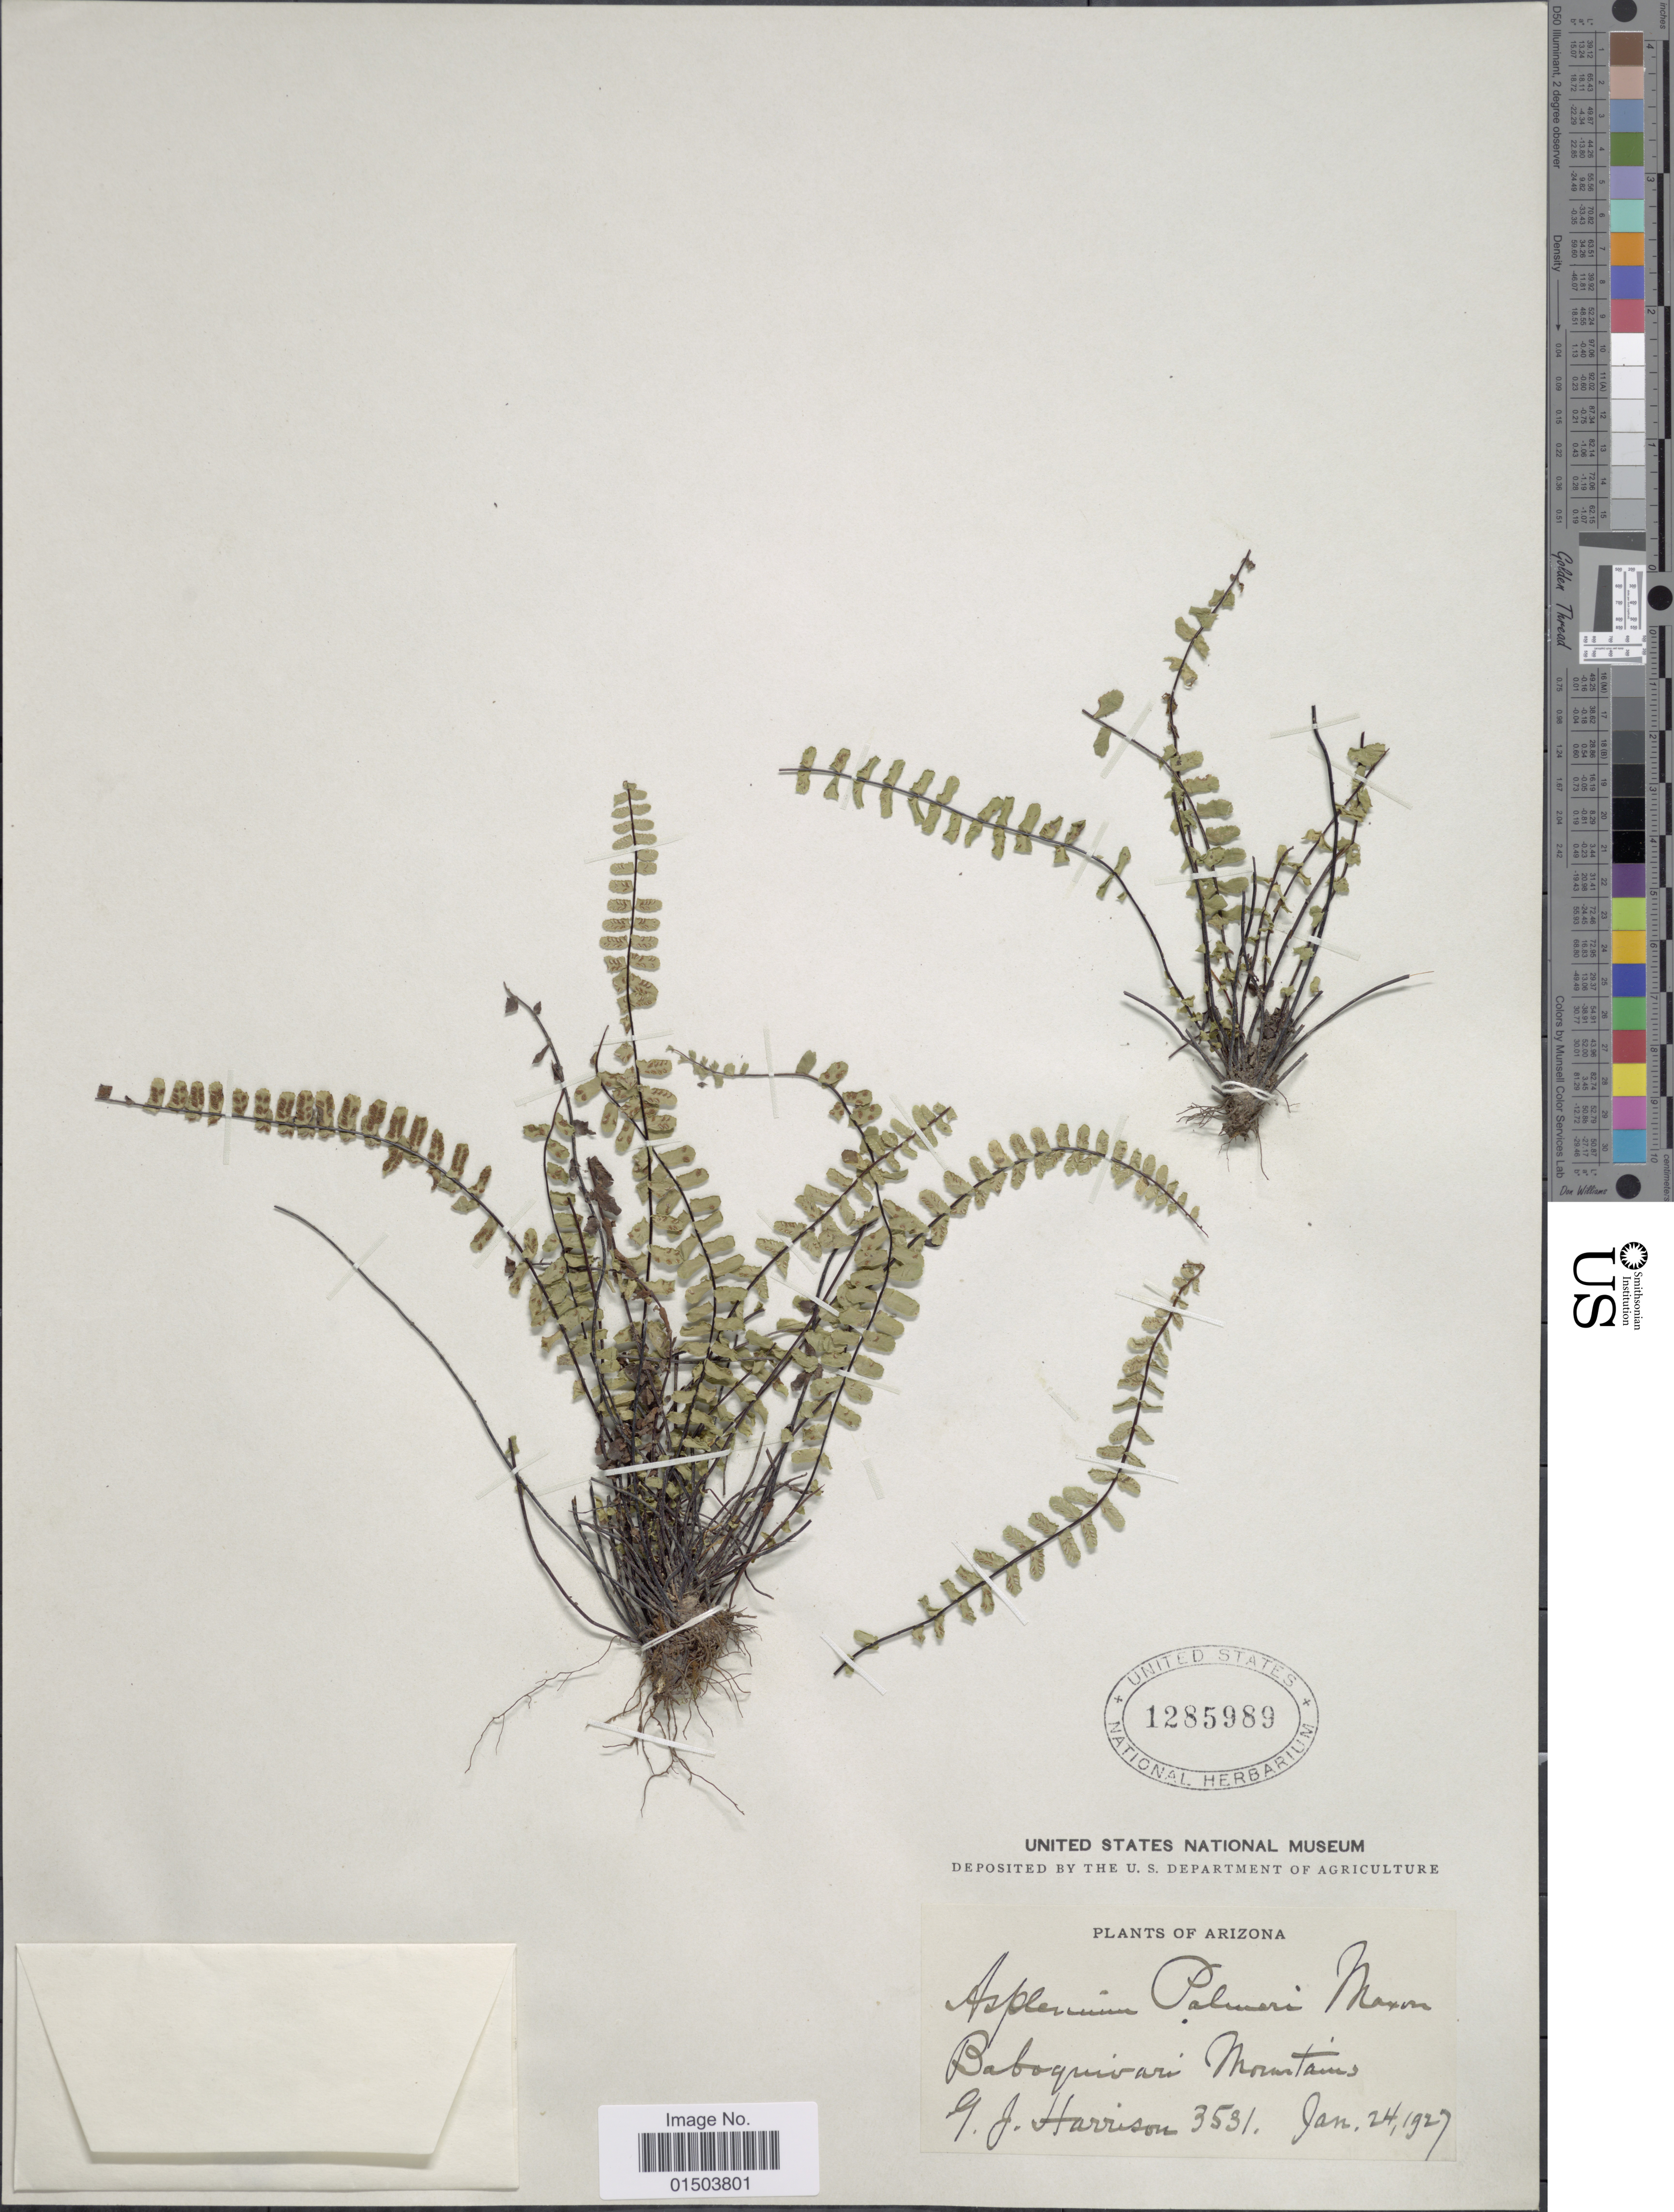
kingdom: Plantae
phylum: Tracheophyta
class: Polypodiopsida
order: Polypodiales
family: Aspleniaceae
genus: Asplenium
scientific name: Asplenium palmeri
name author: Maxon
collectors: G. J. Harrison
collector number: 3531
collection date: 1927-01-24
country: United States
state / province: Arizona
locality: Baboquivari Mountains.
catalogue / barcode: US 1285989